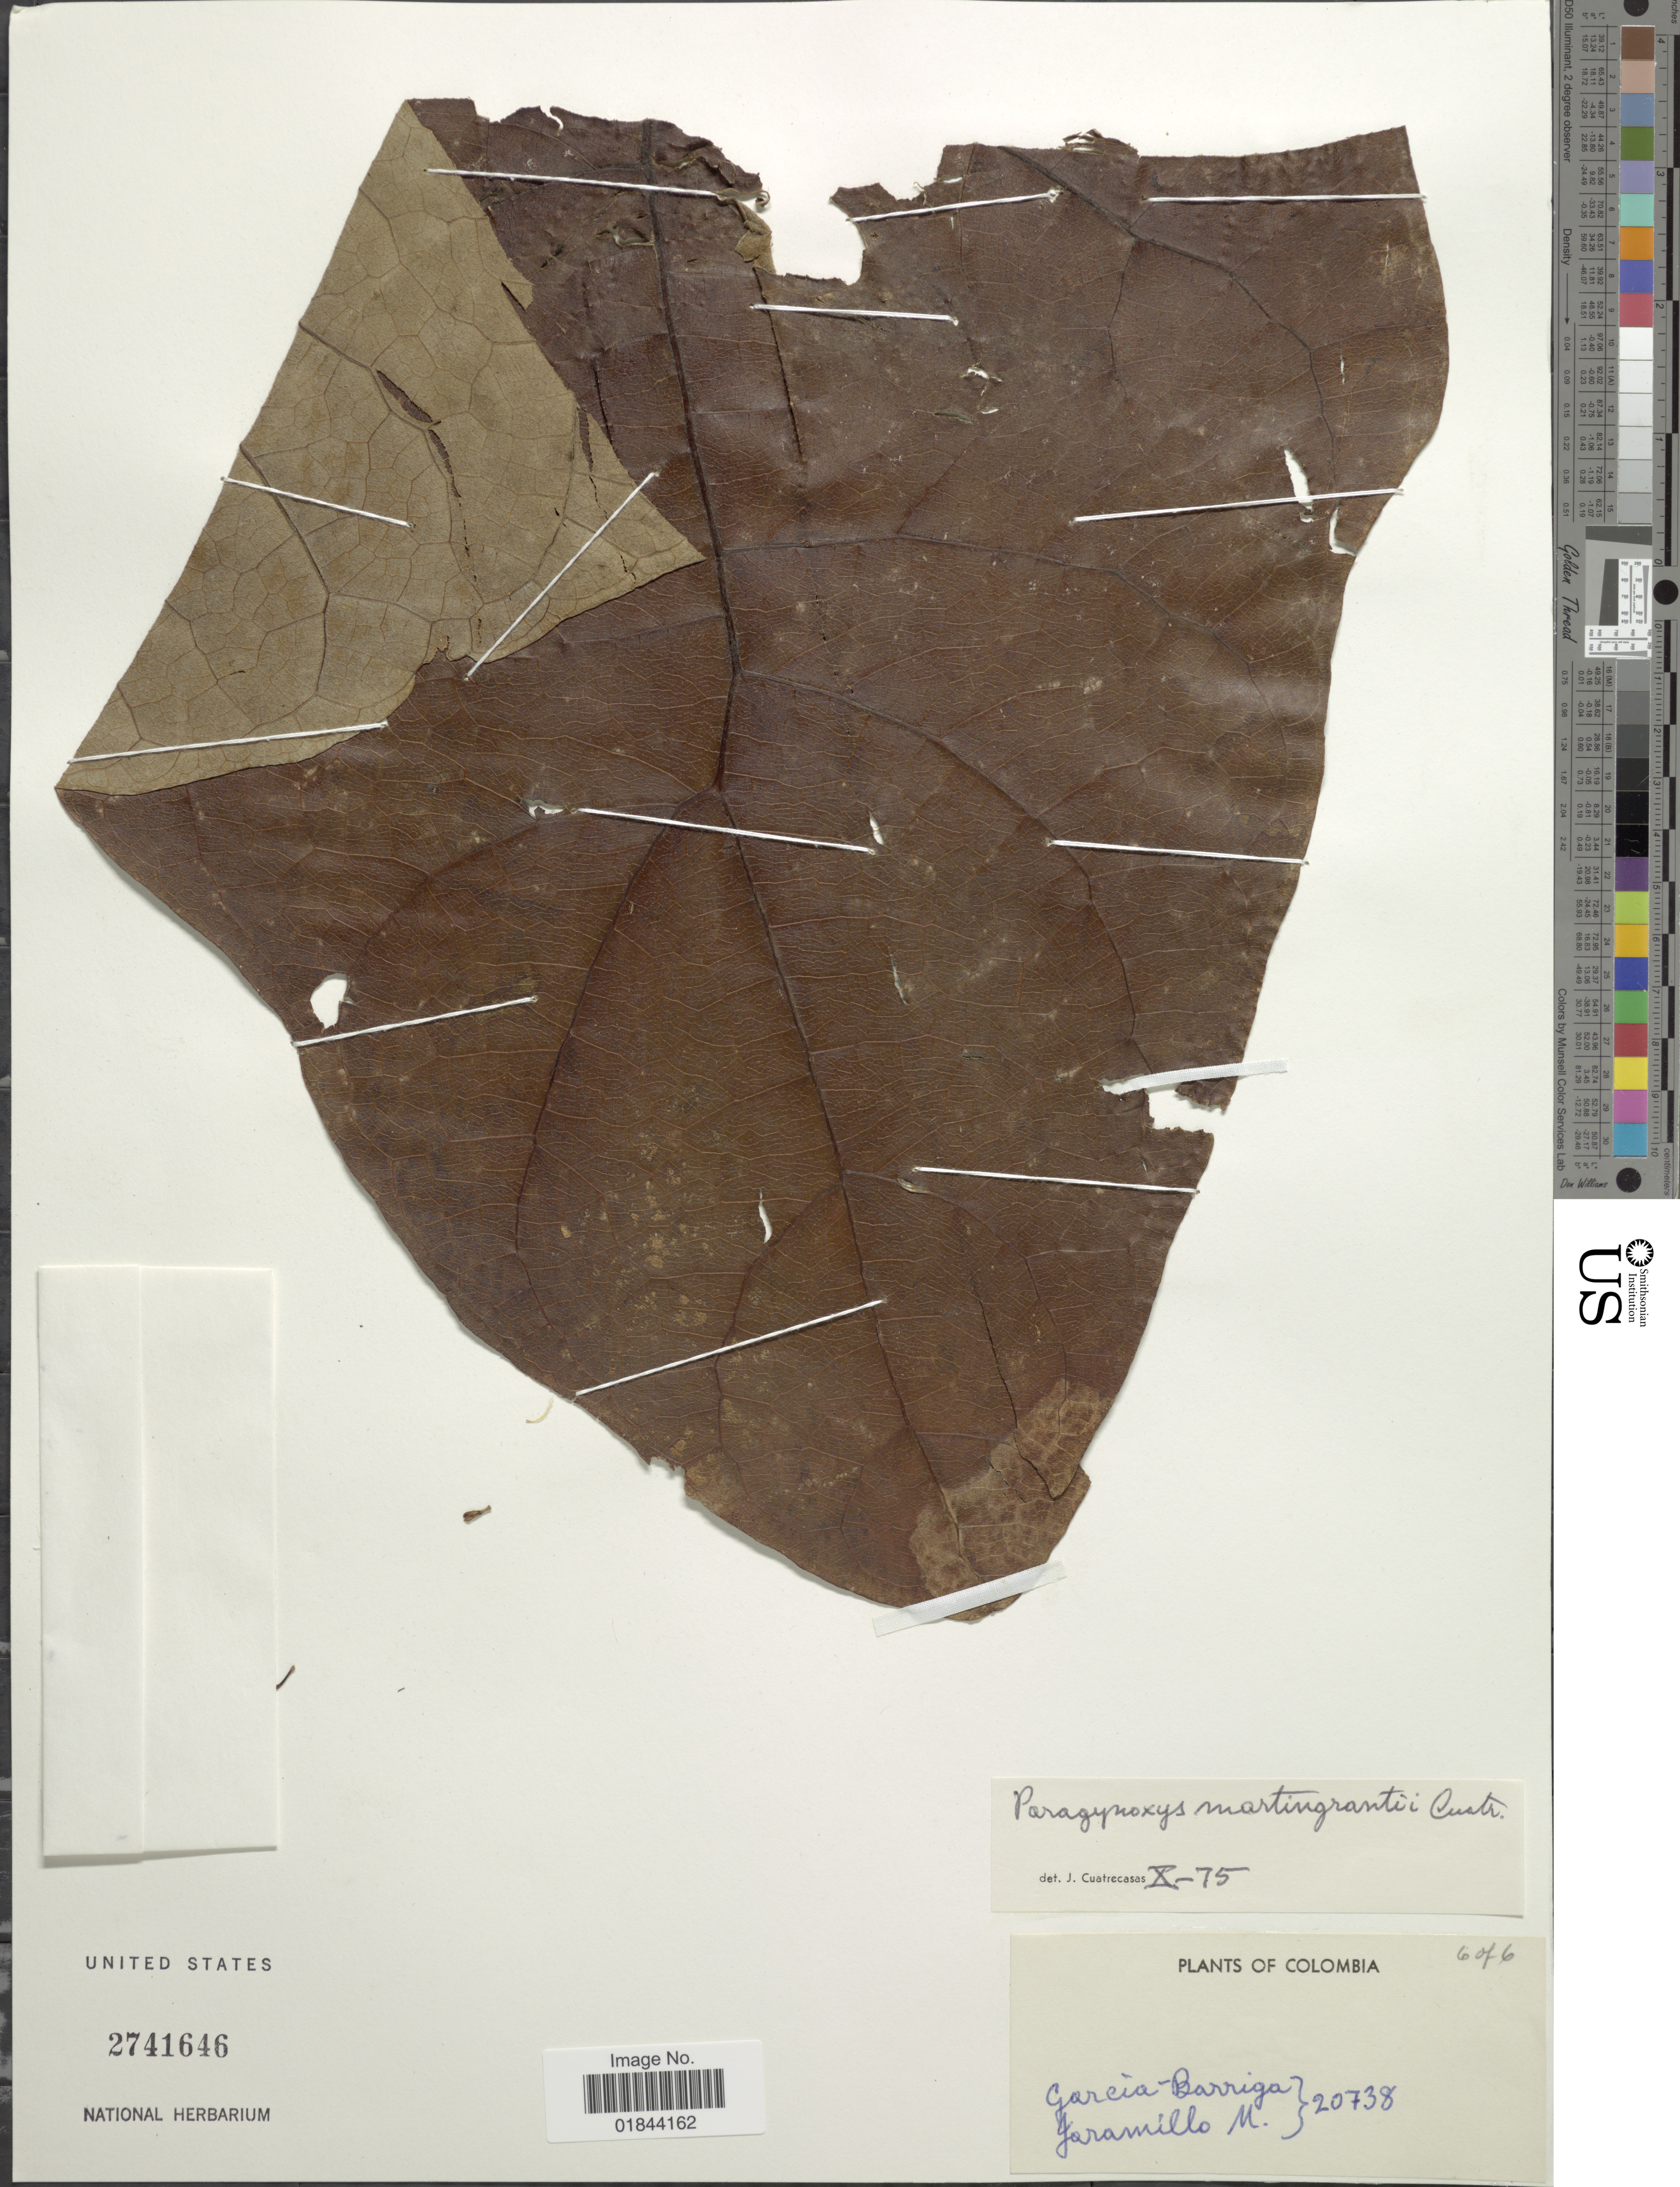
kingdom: Plantae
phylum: Tracheophyta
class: Magnoliopsida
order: Asterales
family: Asteraceae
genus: Paragynoxys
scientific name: Paragynoxys martingrantii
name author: Cuatrec.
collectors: H. García Barriga & N. Jaramillo M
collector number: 20738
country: Colombia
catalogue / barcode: US 2741646